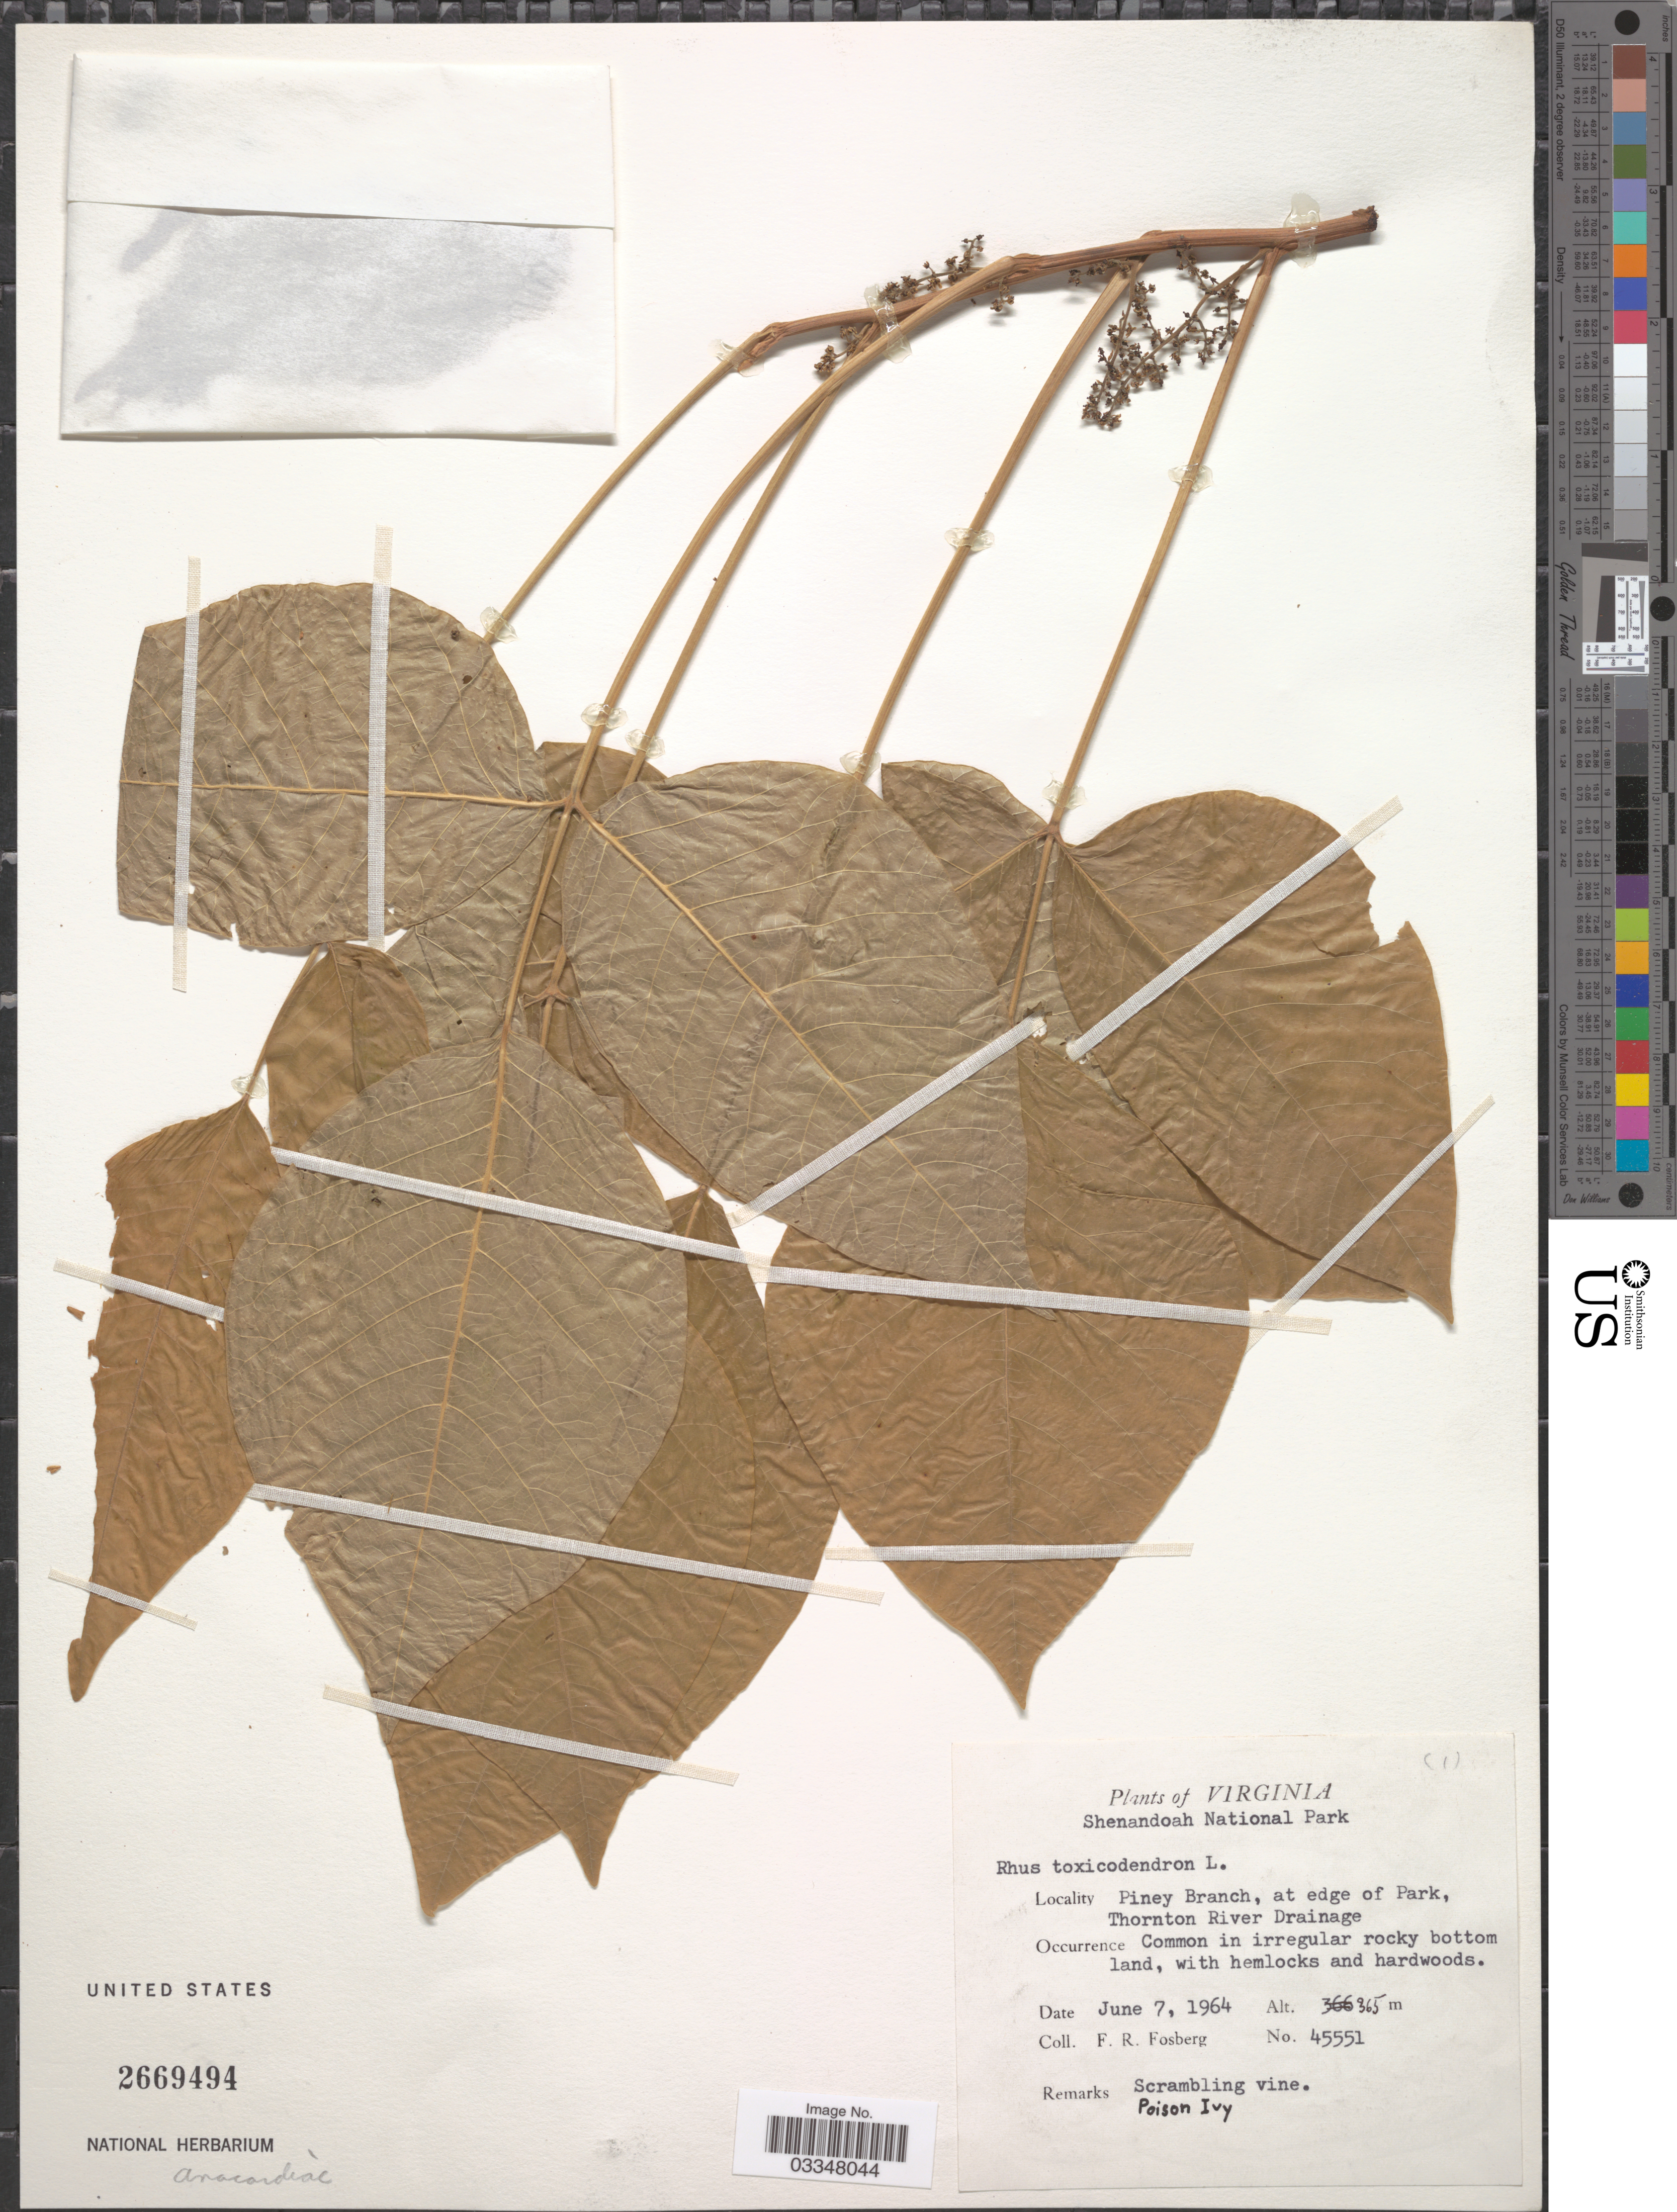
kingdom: Plantae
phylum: Tracheophyta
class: Magnoliopsida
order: Sapindales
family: Anacardiaceae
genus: Toxicodendron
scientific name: Toxicodendron radicans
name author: (L.) Kuntze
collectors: F. R. Fosberg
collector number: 45551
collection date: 1964-06-07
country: United States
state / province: Virginia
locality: Shenandoah National Park. Piney Branch, at edge of Park, Thornton River Drainage.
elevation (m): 365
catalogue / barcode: US 2669494